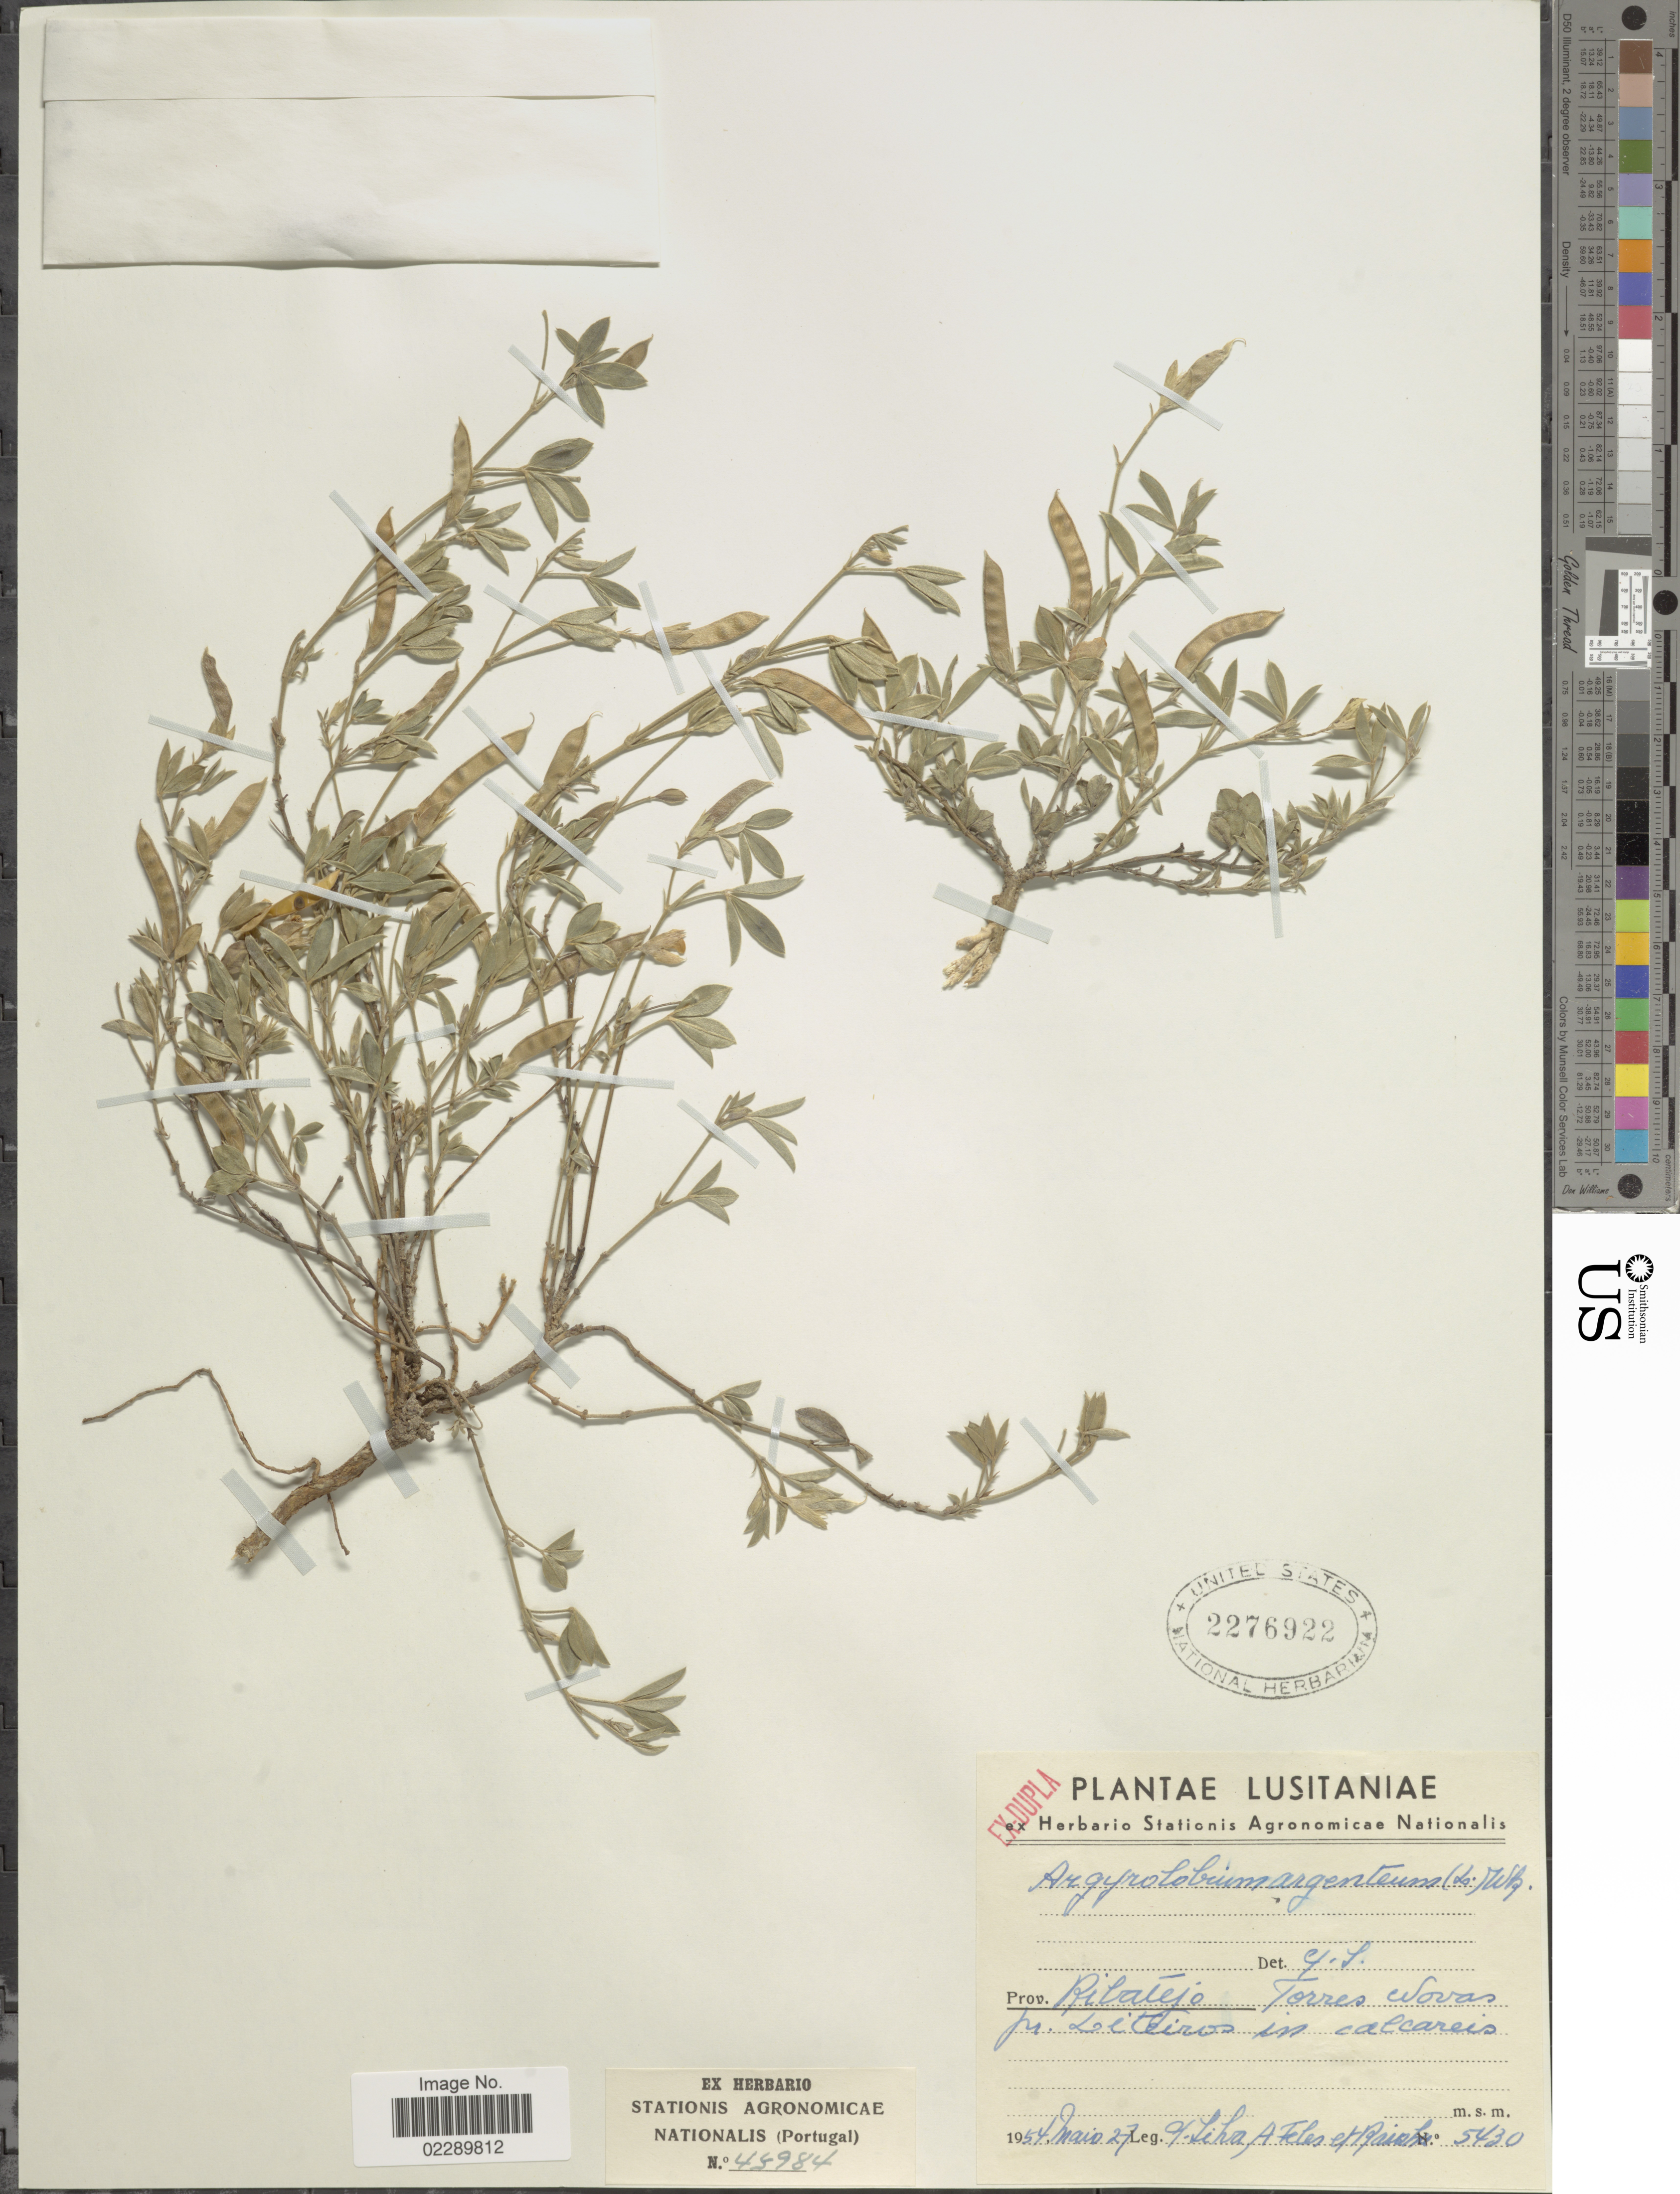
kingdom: Plantae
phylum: Tracheophyta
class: Magnoliopsida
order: Fabales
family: Fabaceae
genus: Argyrolobium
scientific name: Argyrolobium argenteum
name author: (L.) Willk.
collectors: P. Silva, A. Feles & Collector illegible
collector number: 5430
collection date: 1954-05-27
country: Portugal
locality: Lusitaniae. Prov. Ribatejo. Torres Wovas pr. Liteiros in calcareis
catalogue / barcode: US 2276922